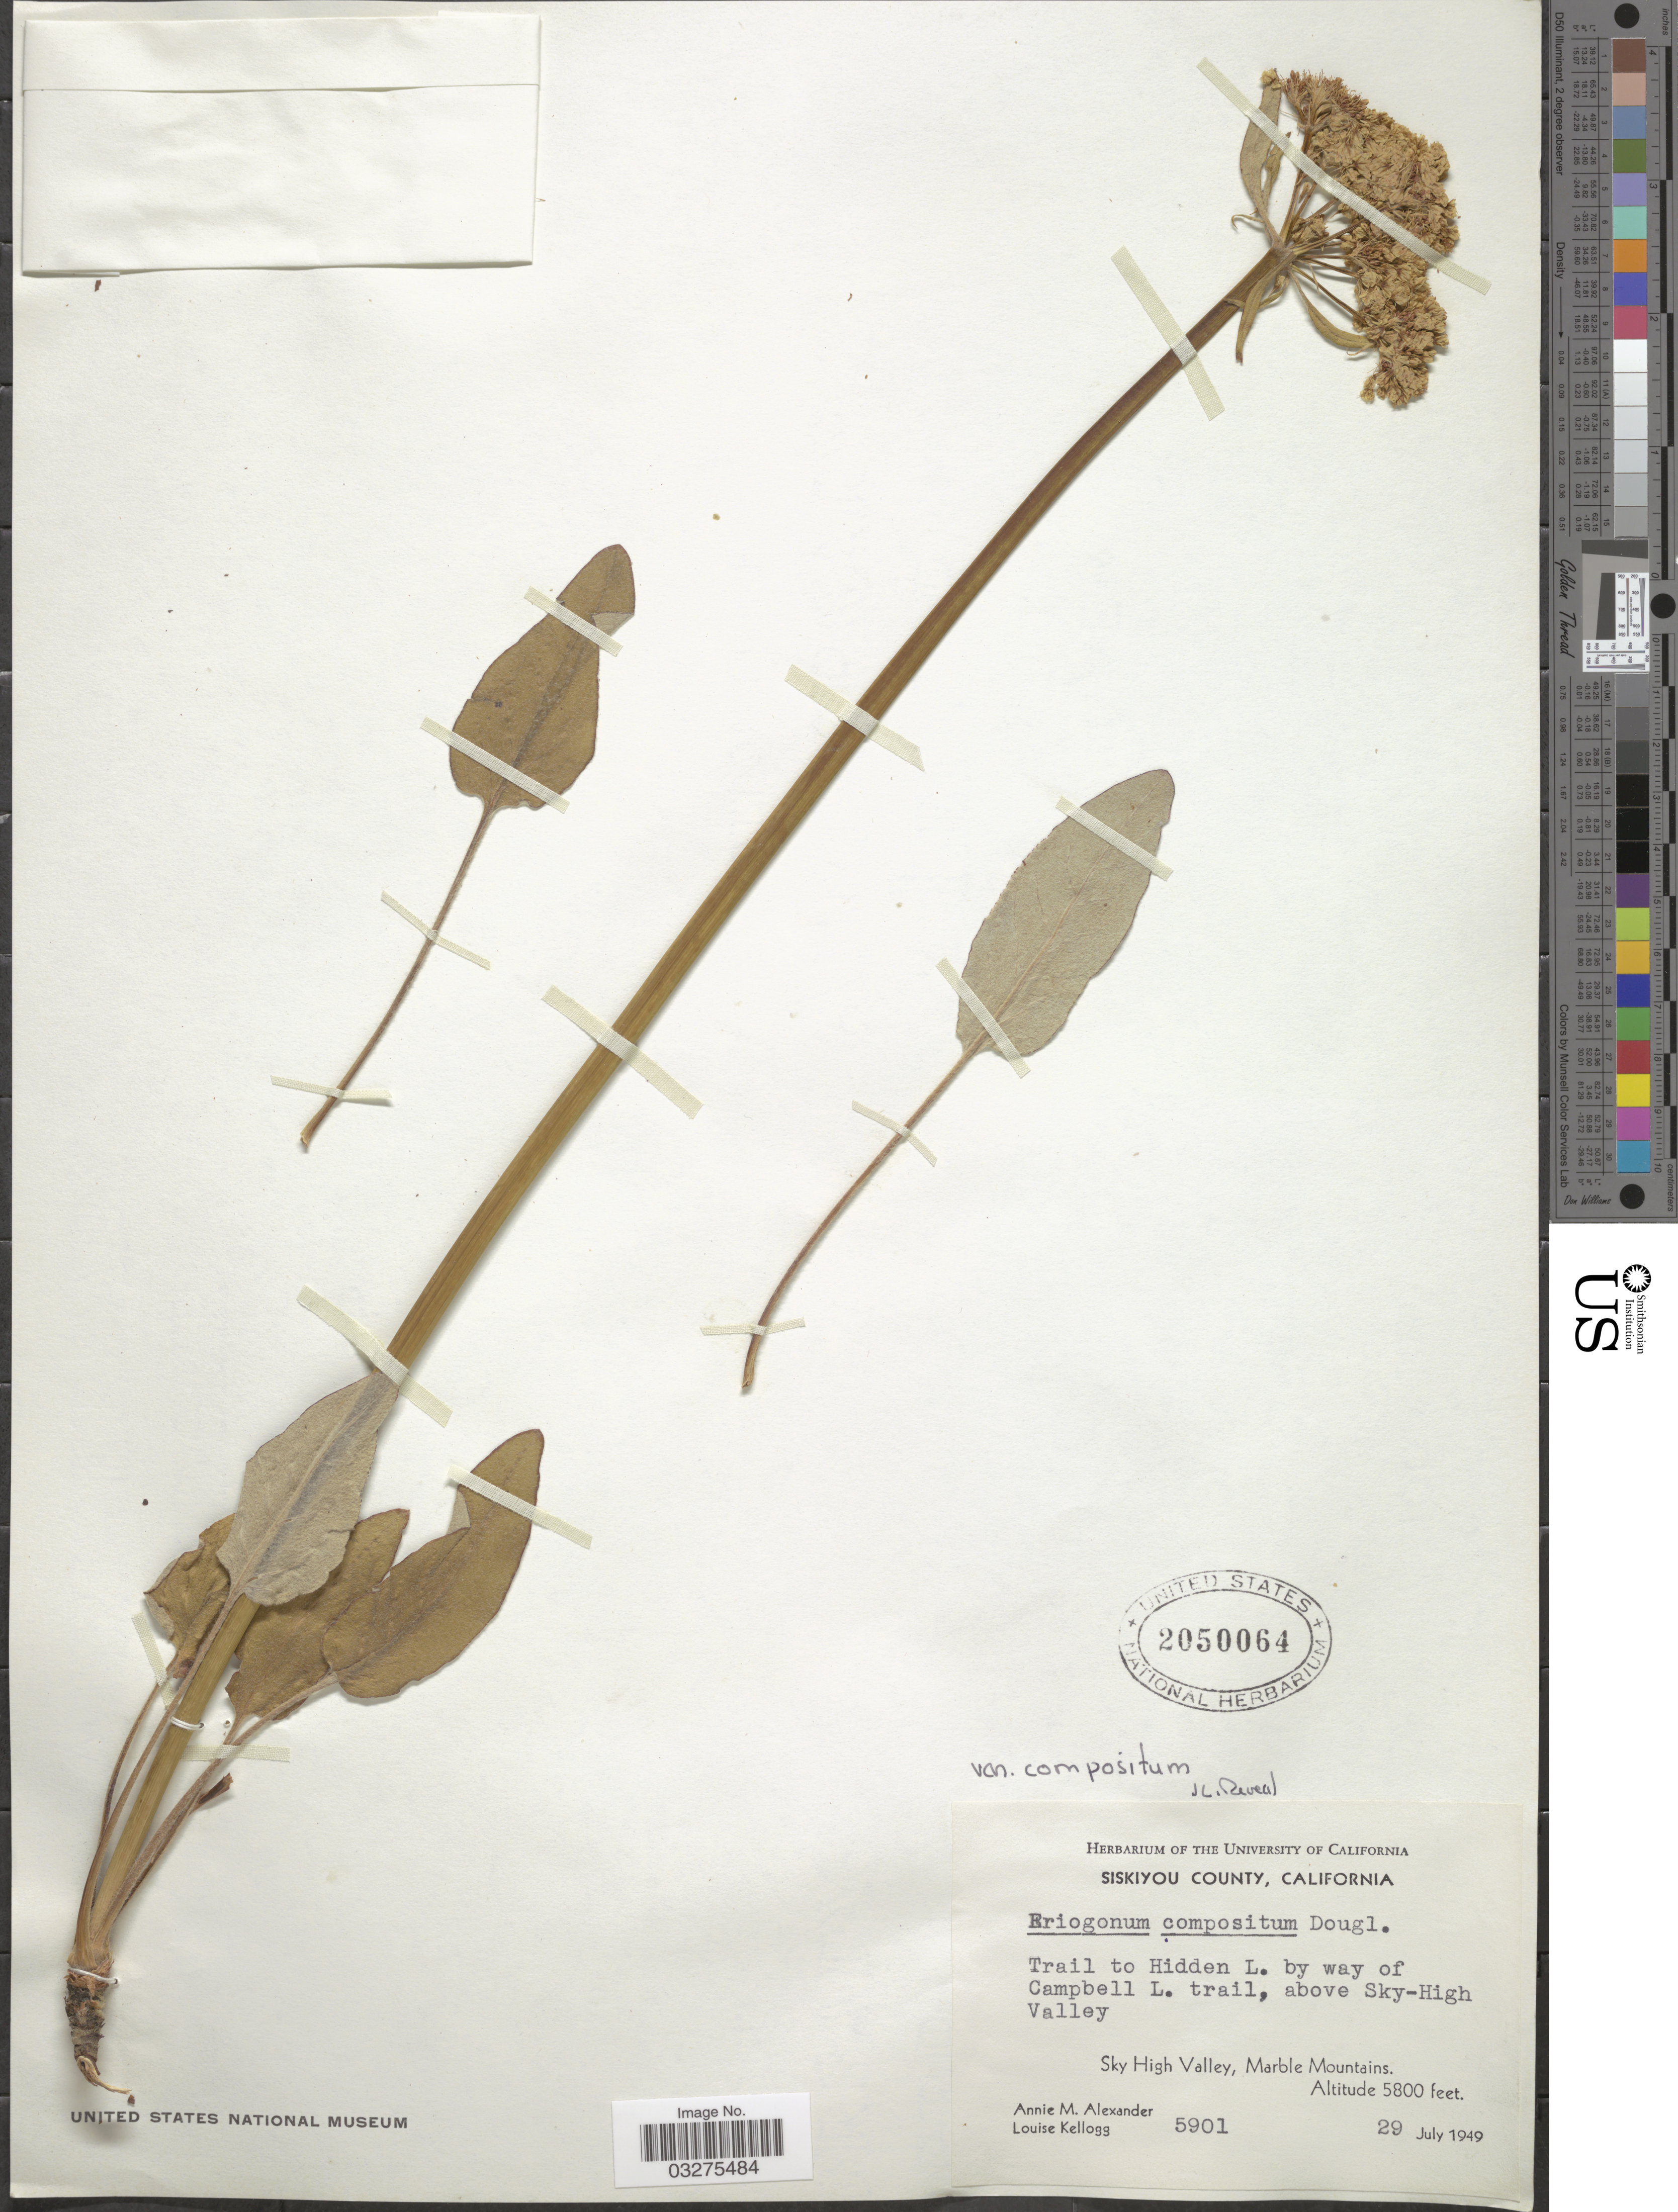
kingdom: Plantae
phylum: Tracheophyta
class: Magnoliopsida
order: Caryophyllales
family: Polygonaceae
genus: Eriogonum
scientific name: Eriogonum compositum var. compositum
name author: Douglas ex Benth.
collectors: A. M. Alexander & L. Kellogg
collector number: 5901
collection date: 1949-07-29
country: United States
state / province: California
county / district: Siskiyou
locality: Siskiyou County. Trail to Hidden L. by way of Campbell L. trail, above Sky-High Valley. Sky High Valley, Marble Mountains.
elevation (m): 1768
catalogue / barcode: US 2050064